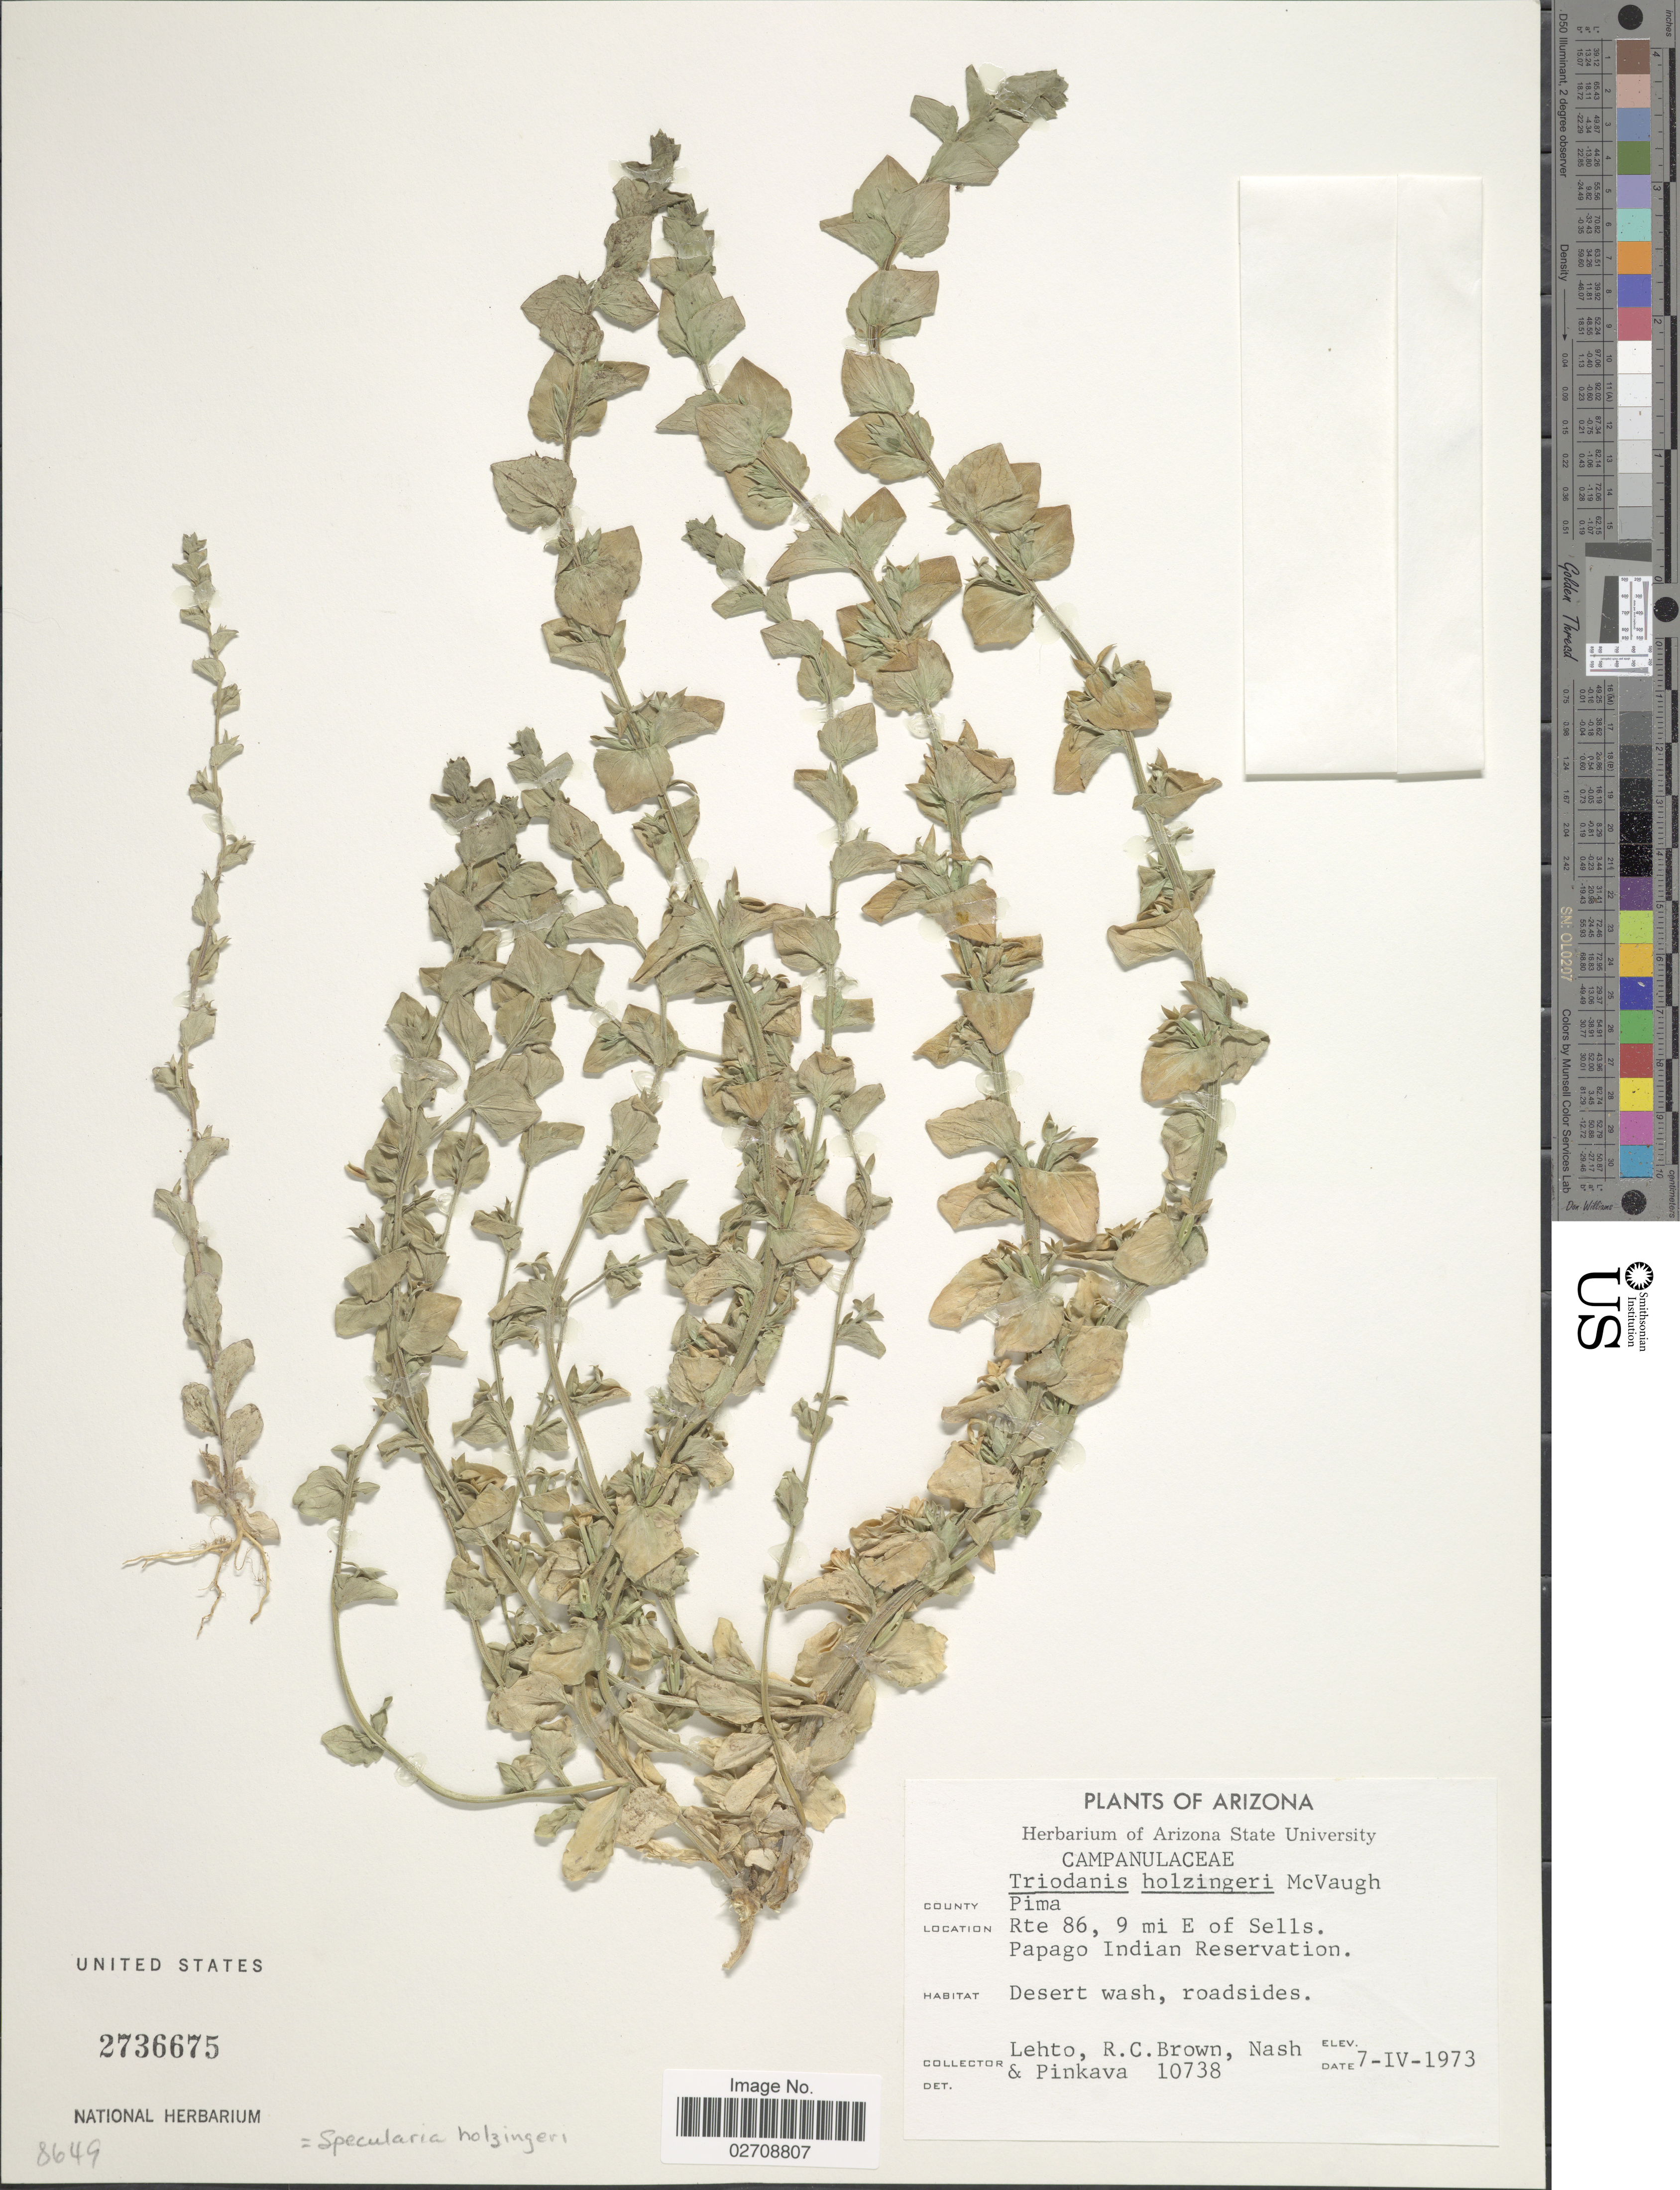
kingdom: Plantae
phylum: Tracheophyta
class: Magnoliopsida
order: Asterales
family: Campanulaceae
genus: Triodanis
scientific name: Triodanis holzingeri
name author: McVaugh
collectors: -. Lehto, R. C. Brown, -- Nash & -. Pinkava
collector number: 10738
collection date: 1973-04-07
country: United States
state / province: Arizona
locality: Arizona, County Pima, Rte 86, 9 mei E of Sells, Papago Indian Reservation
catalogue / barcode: US 2736675